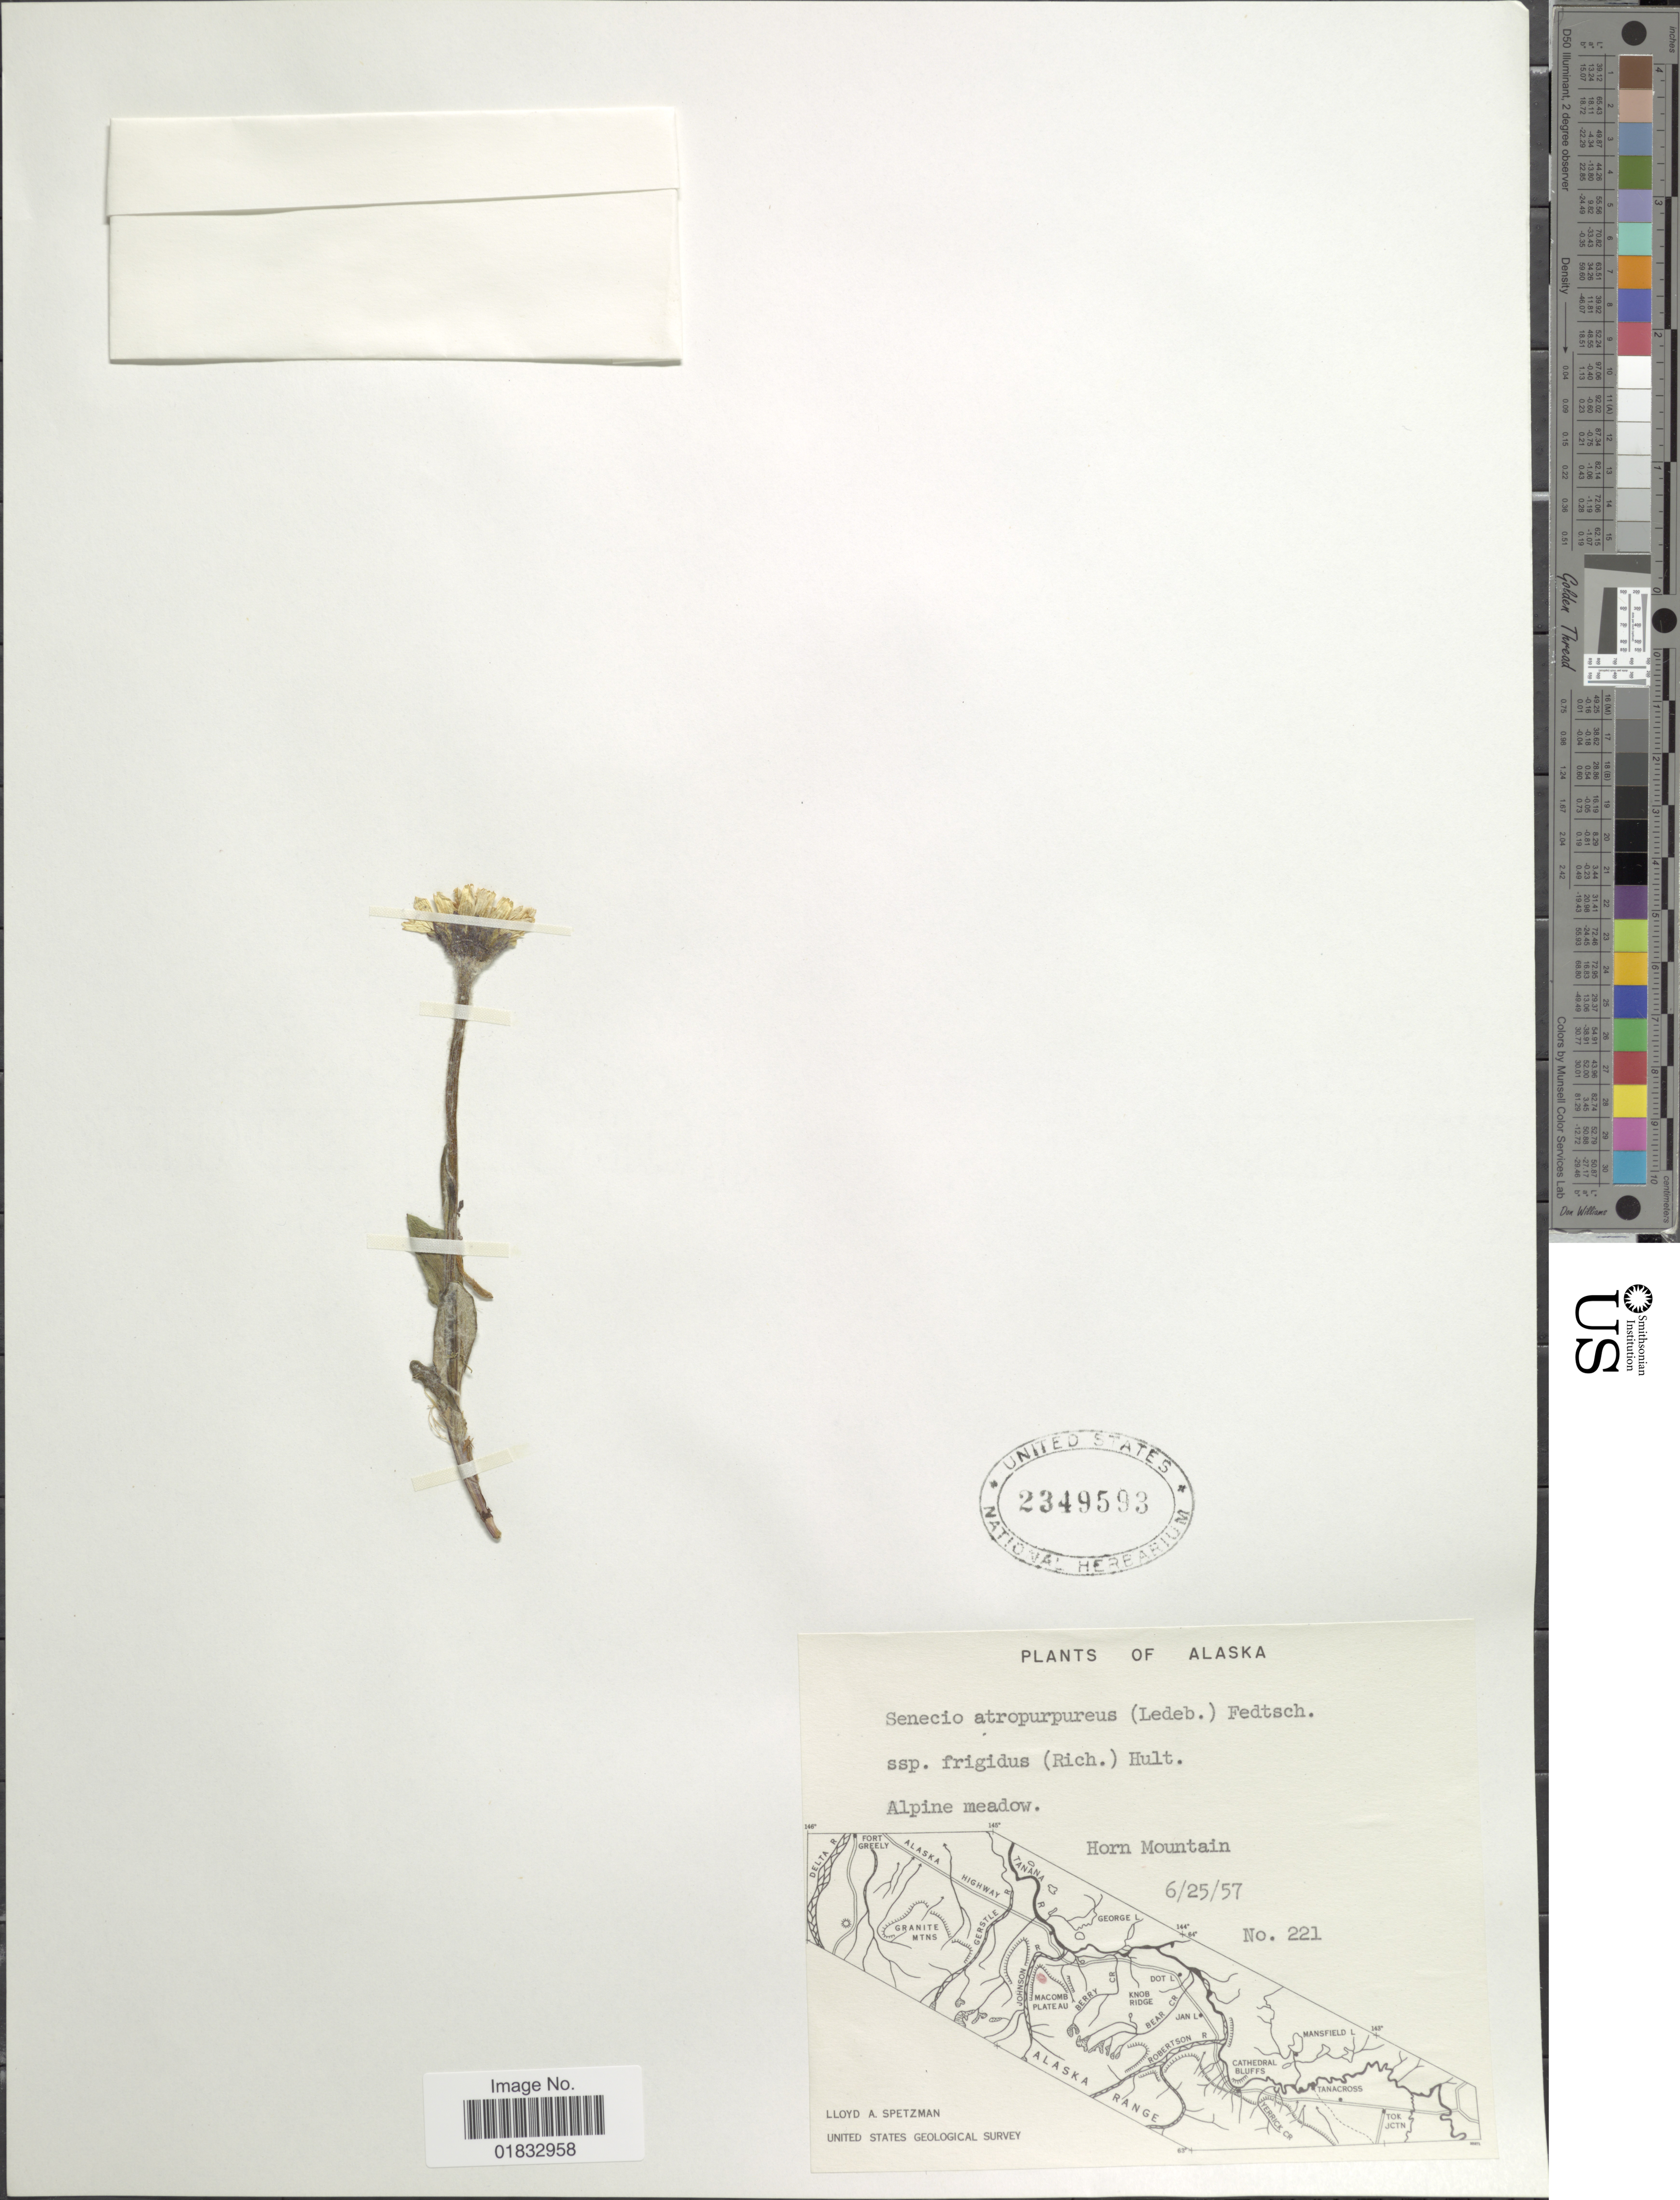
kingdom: Plantae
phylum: Tracheophyta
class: Magnoliopsida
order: Asterales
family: Asteraceae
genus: Tephroseris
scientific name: Tephroseris frigida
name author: (Richardson) Holub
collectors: L. Spetzman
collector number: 221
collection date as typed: Transcribed d/m/y: 25/6/57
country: United States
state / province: Alaska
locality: Alpine meadow, Horn Mountain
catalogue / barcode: US 2349593